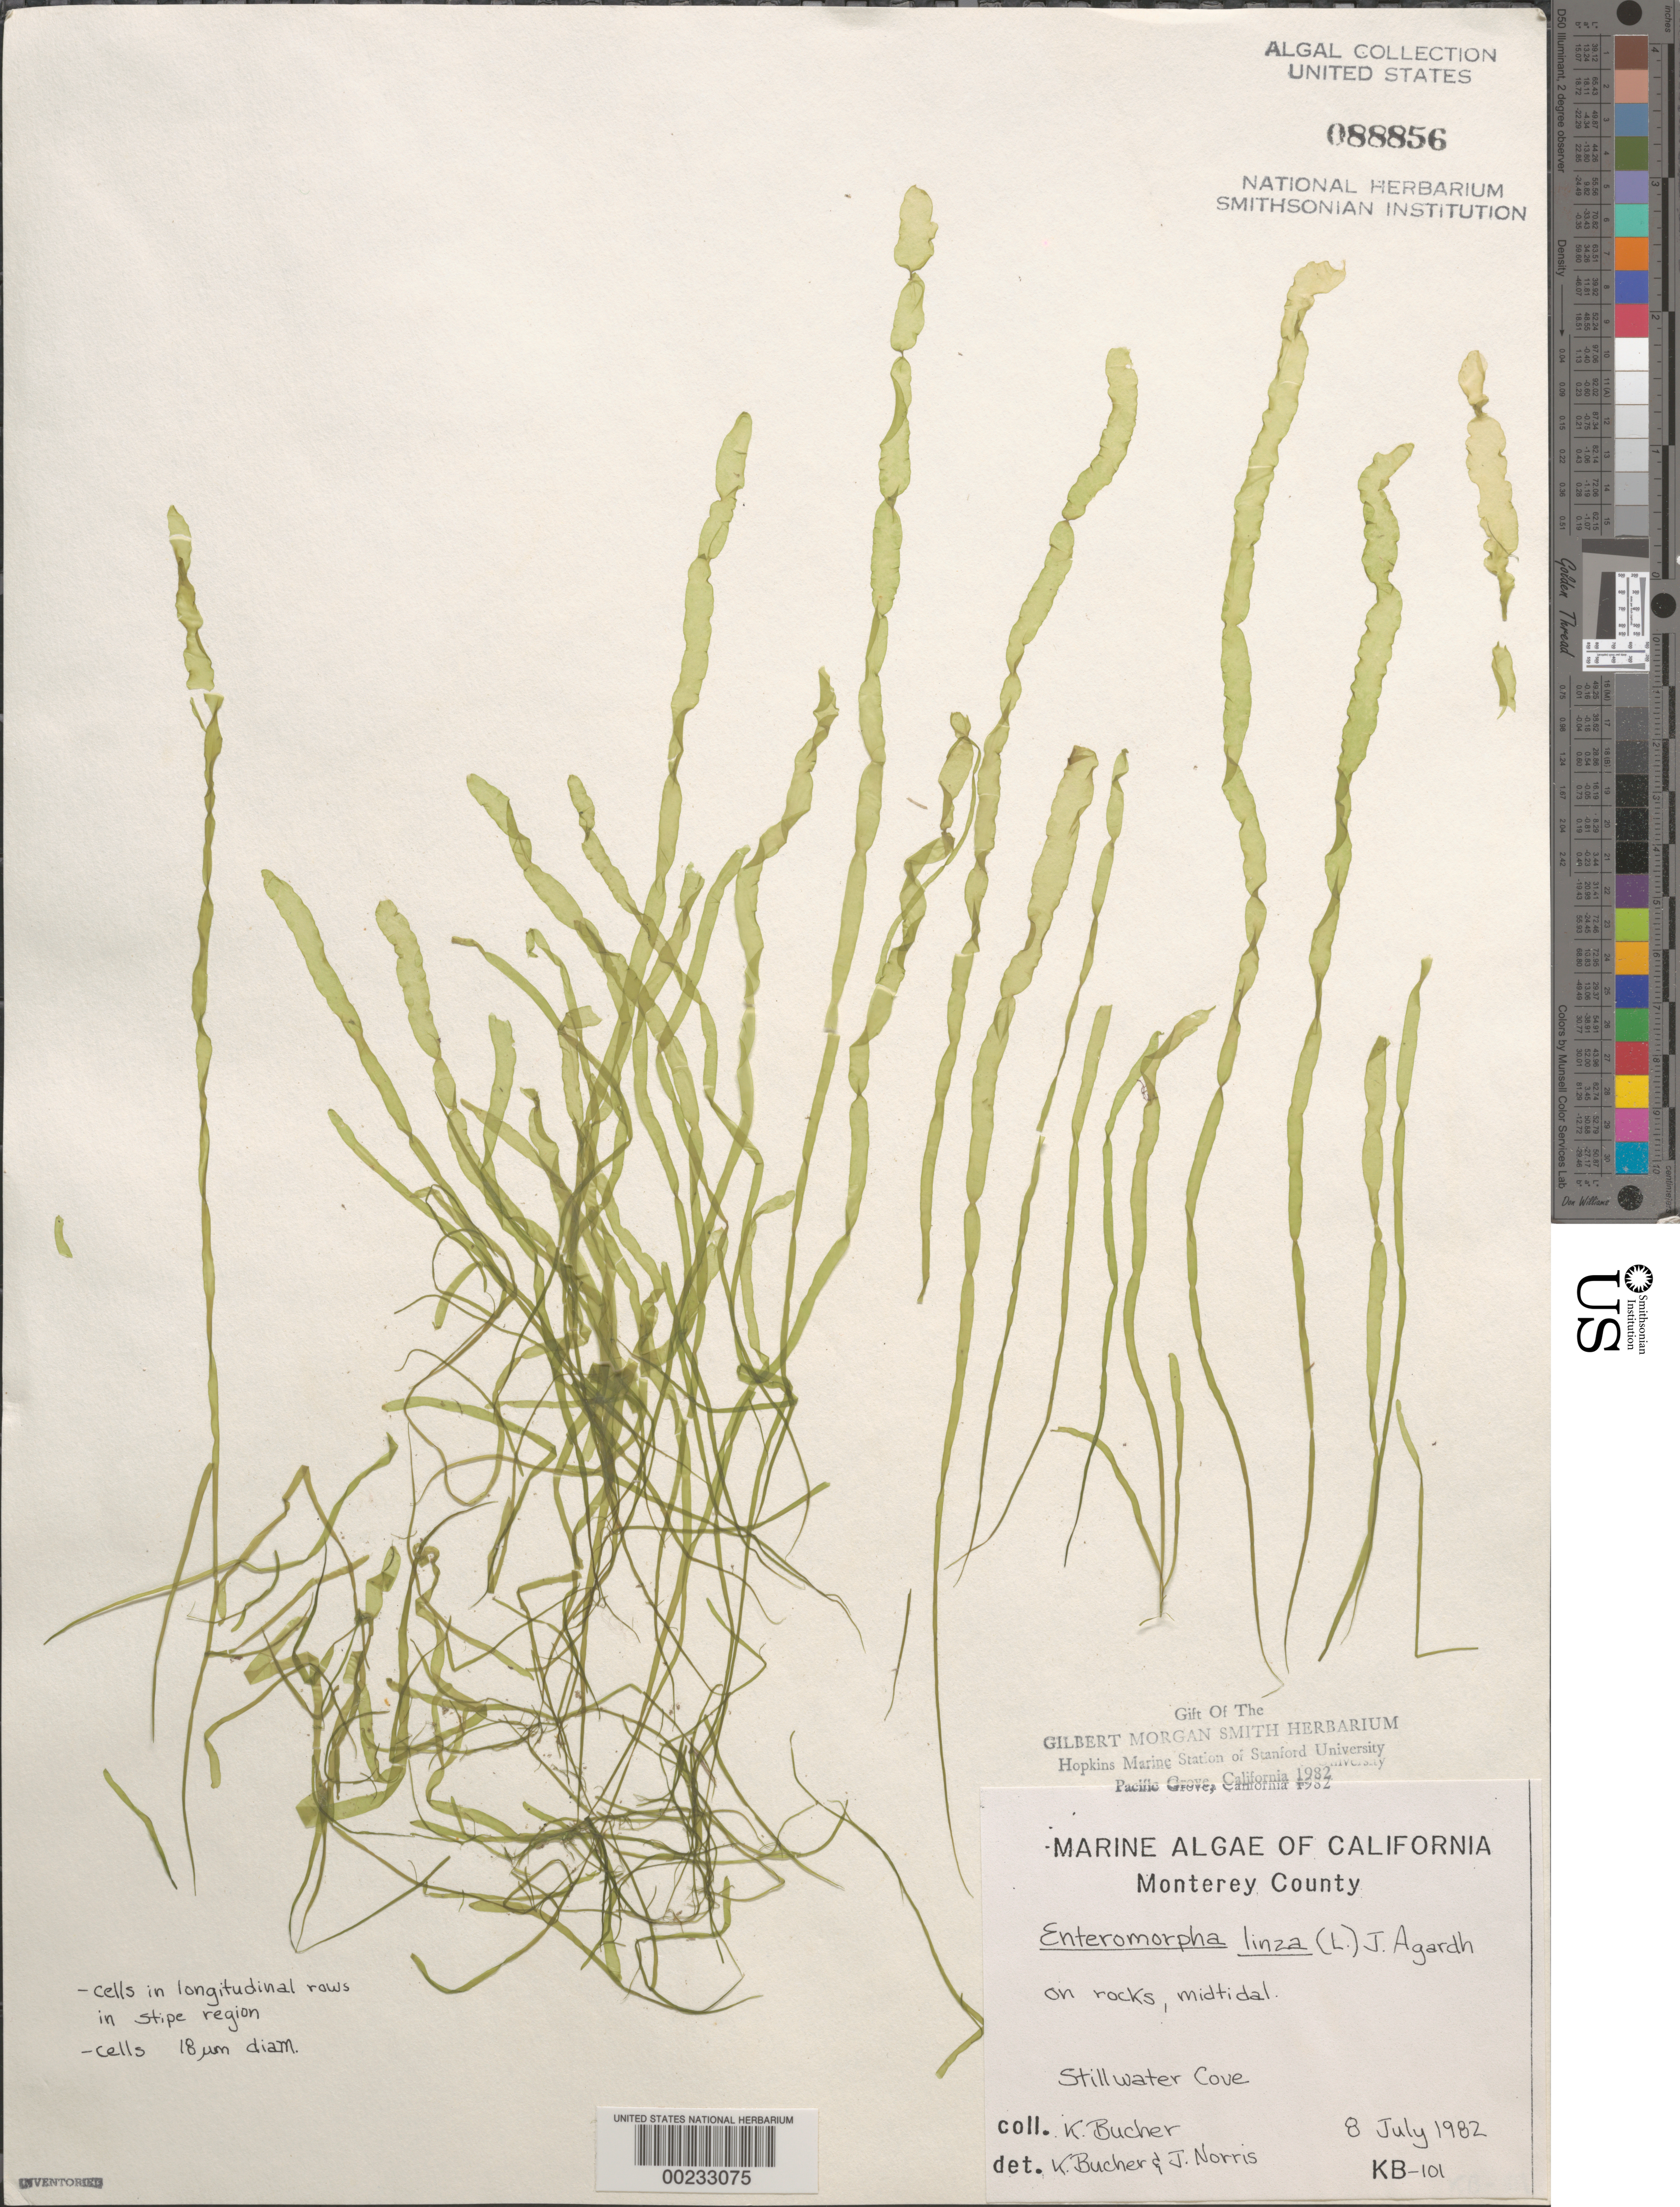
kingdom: Plantae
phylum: Chlorophyta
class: Ulvophyceae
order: Ulvales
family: Ulvaceae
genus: Ulva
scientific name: Ulva clathrata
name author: (Roth) C. Agardh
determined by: Algae name updating Project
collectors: K. E. Bucher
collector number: Kb-101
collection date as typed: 08 Jul 1982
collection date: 1982-07-08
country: United States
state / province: California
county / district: Monterey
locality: Stillwater Cove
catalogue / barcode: US 88856